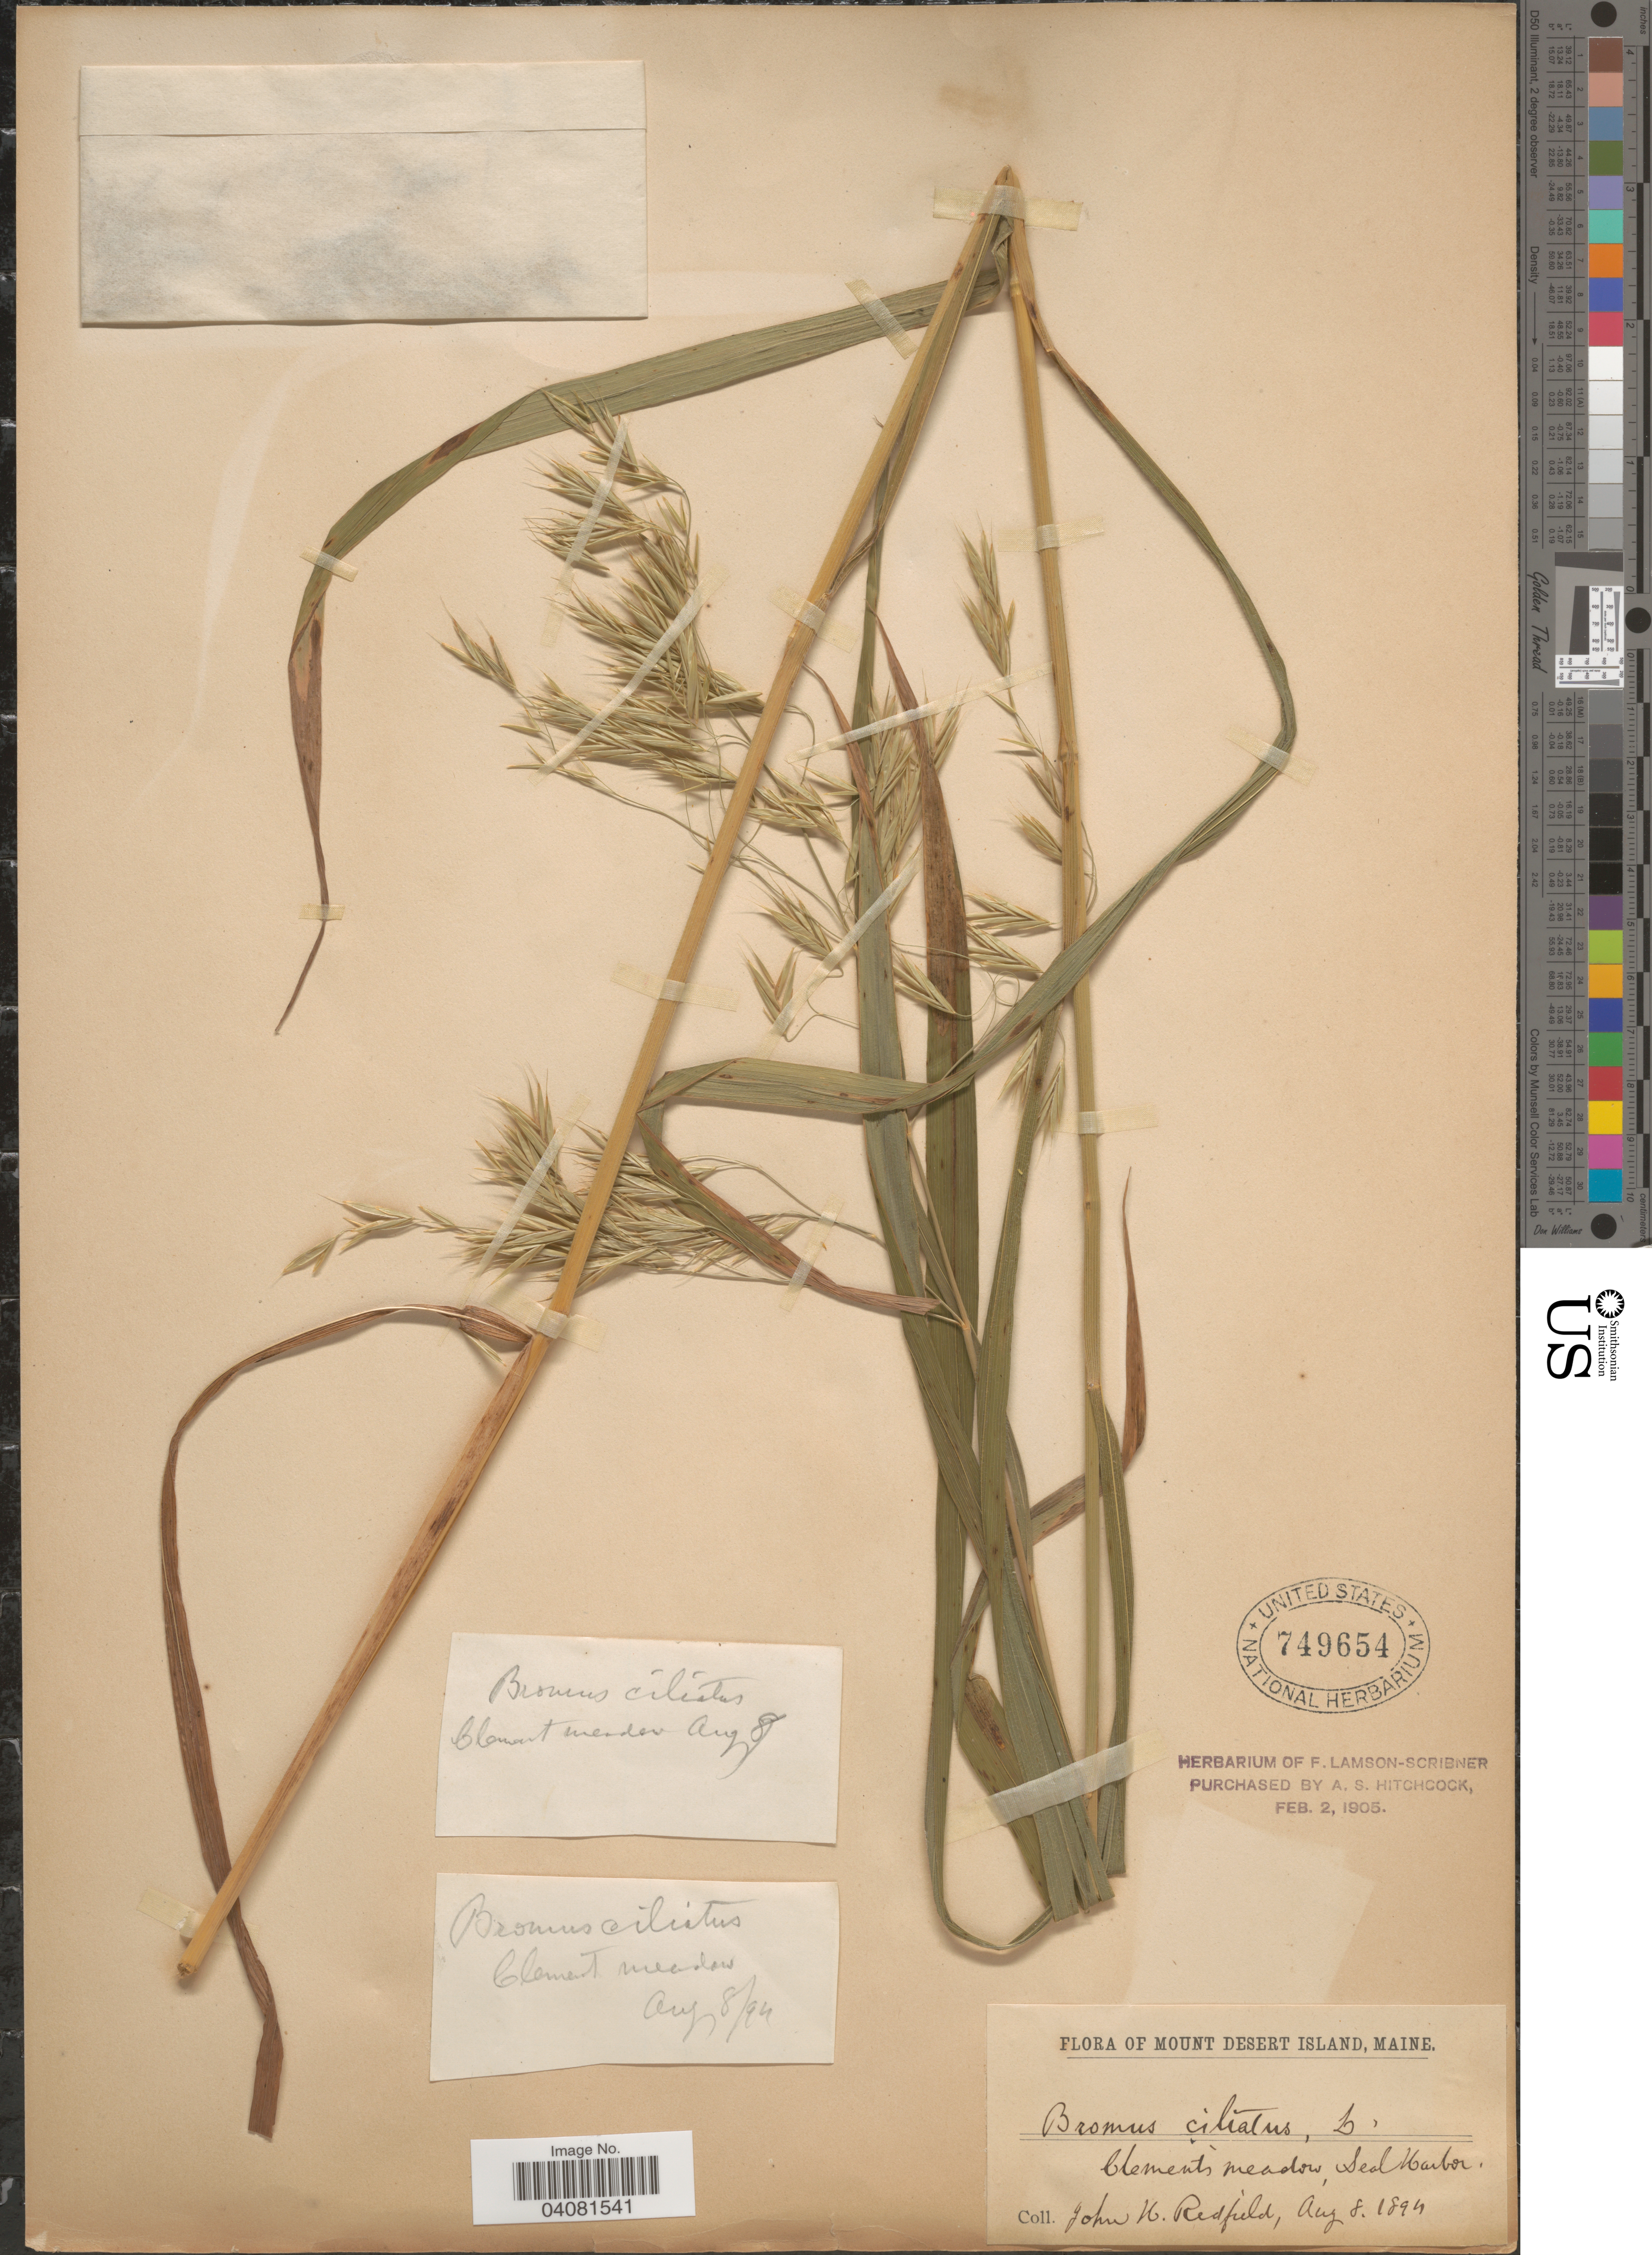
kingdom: Plantae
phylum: Tracheophyta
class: Liliopsida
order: Poales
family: Poaceae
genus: Bromus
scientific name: Bromus ciliatus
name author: L.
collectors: J. Redfield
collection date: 1894-08-08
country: United States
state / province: Maine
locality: Mount Desert Island. Clements meadow, Seal Harbor.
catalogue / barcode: US 749654